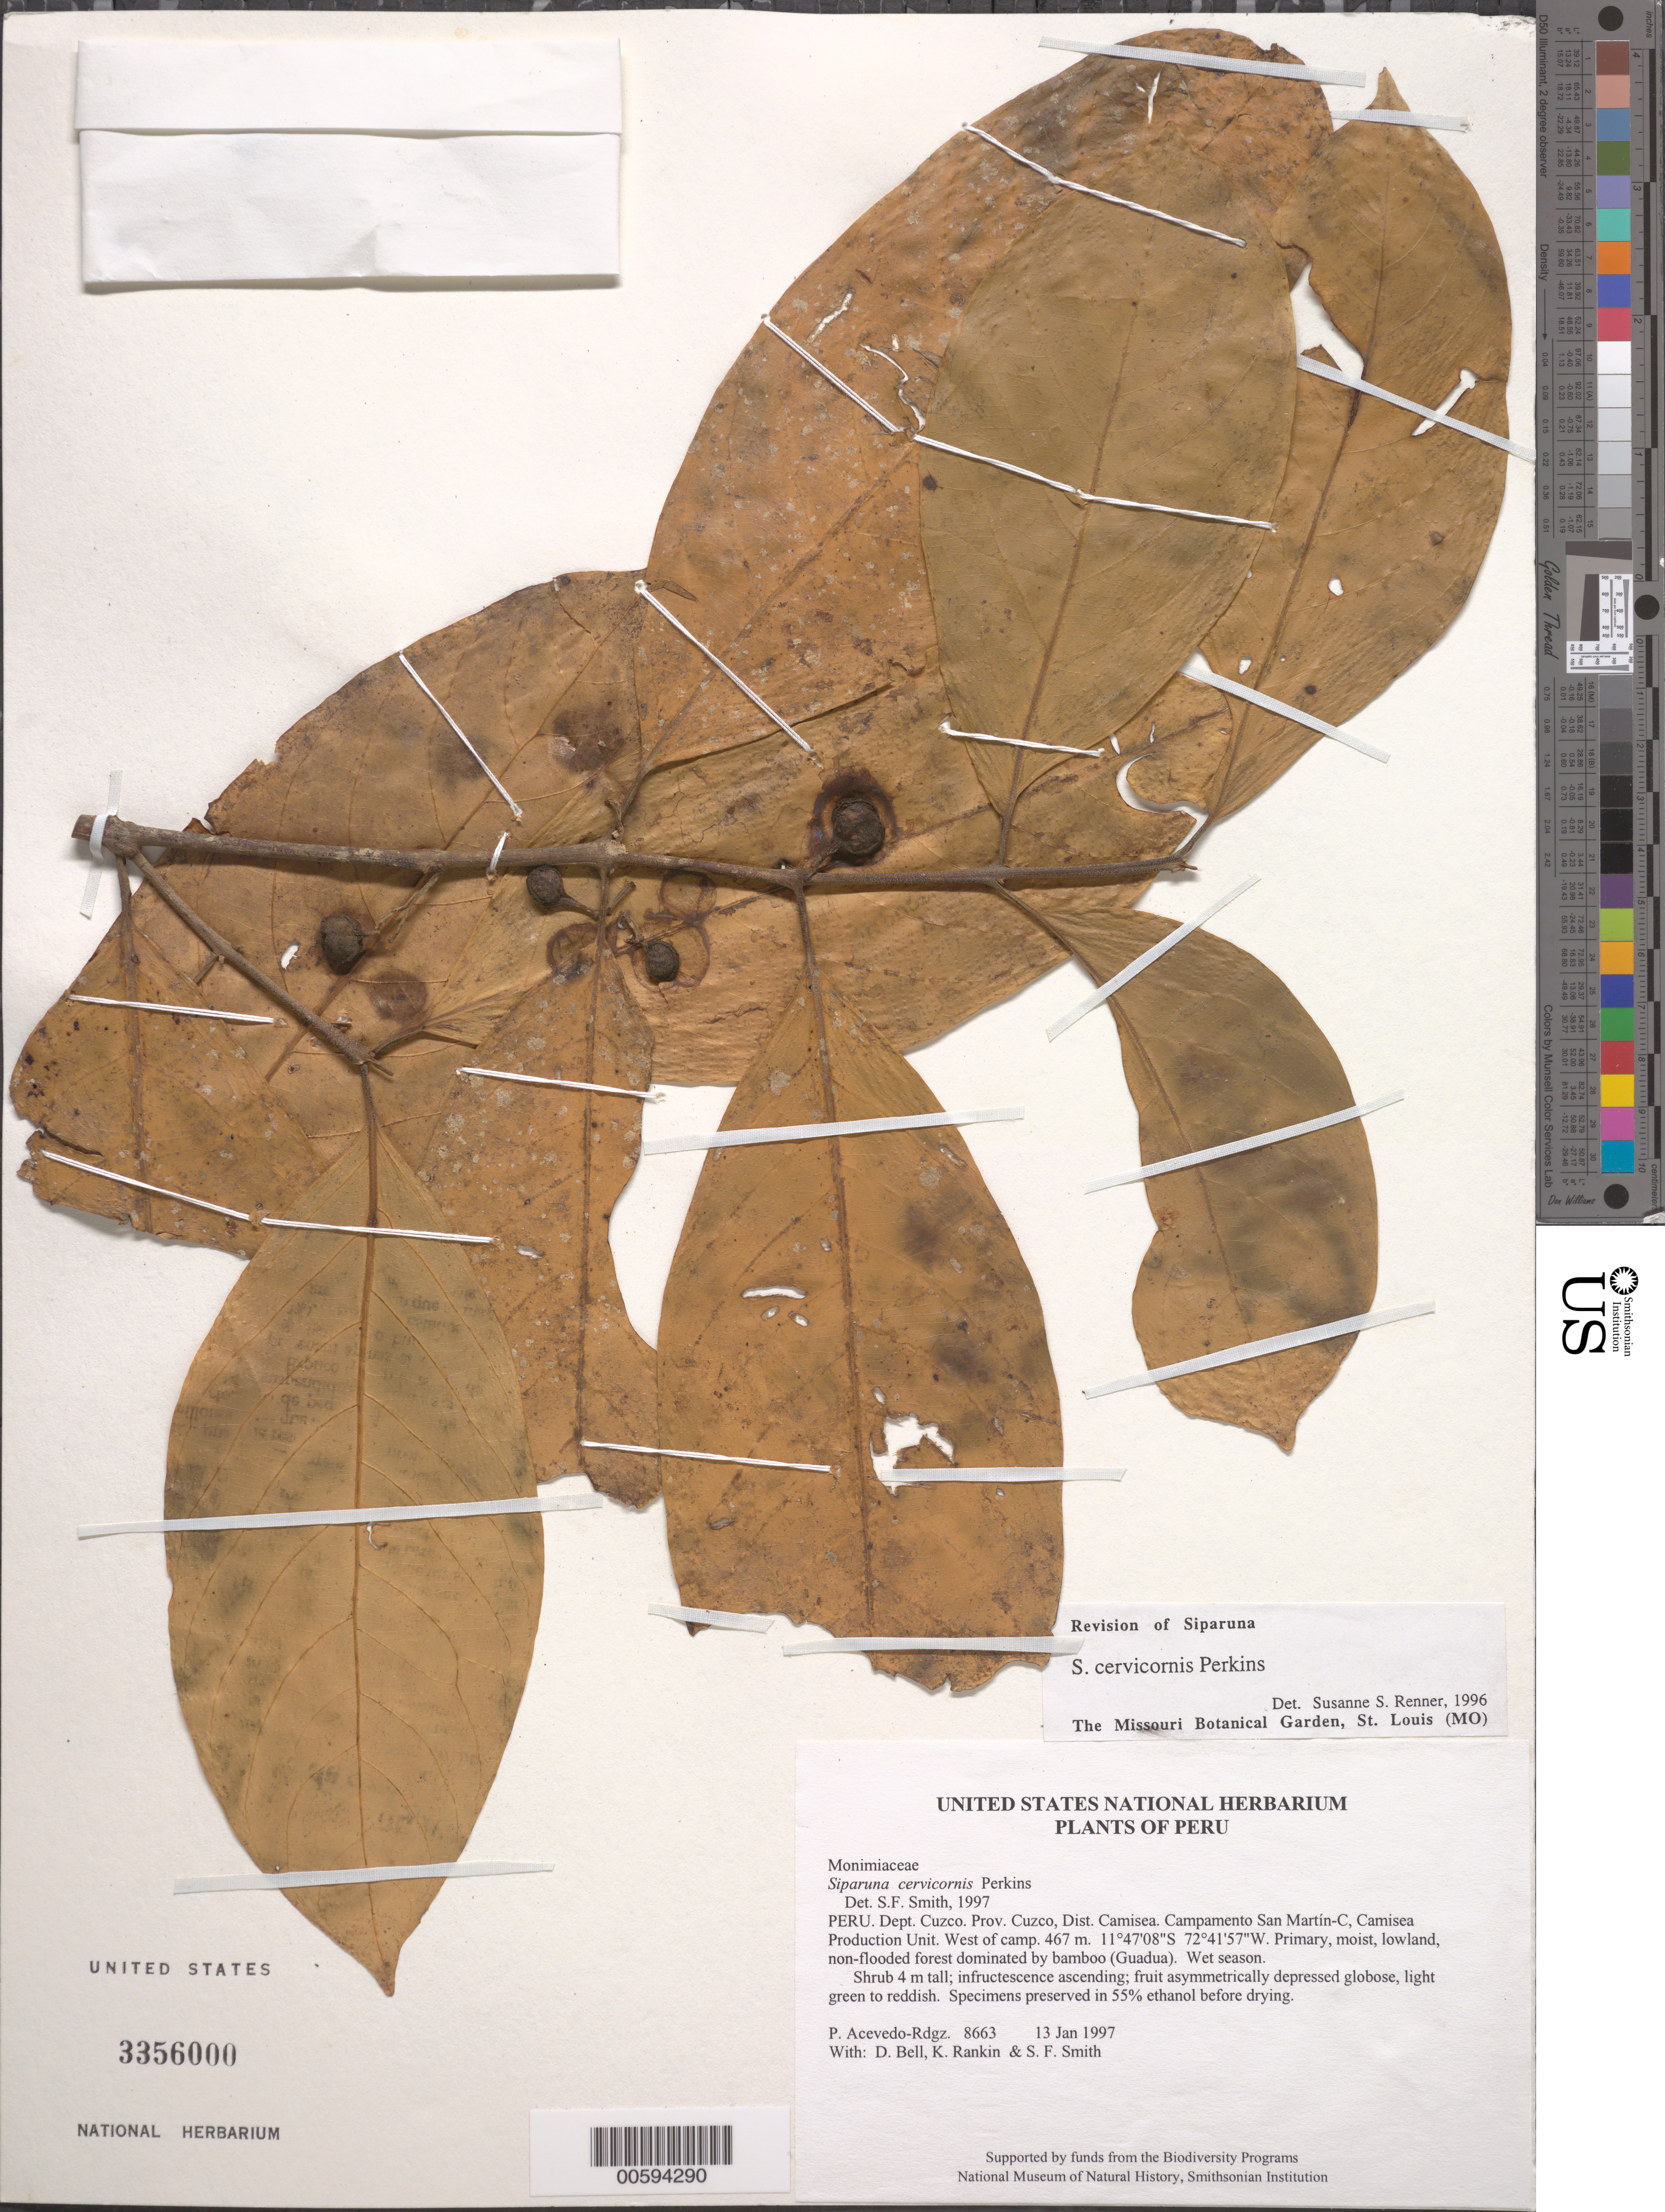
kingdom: Plantae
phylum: Tracheophyta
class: Magnoliopsida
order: Laurales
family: Siparunaceae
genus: Siparuna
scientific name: Siparuna cervicornis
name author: Perkins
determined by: Smith, Stephen F., (US), NMNH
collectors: P. Acevedo-Rodr., D. A. Bell, K. B. Rankin & S.F. Smith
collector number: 8663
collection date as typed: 13 Jan 1997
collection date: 1997-01-13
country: Peru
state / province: Cusco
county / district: Cusco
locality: Districto Camisea, Campamento San Martín-C, Camisea Production Unit. West of camp.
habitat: Primary, moist, lowland, non-flooded forest dominated by bamboo (Guadua). Wet season.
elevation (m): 467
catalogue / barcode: US 3356000